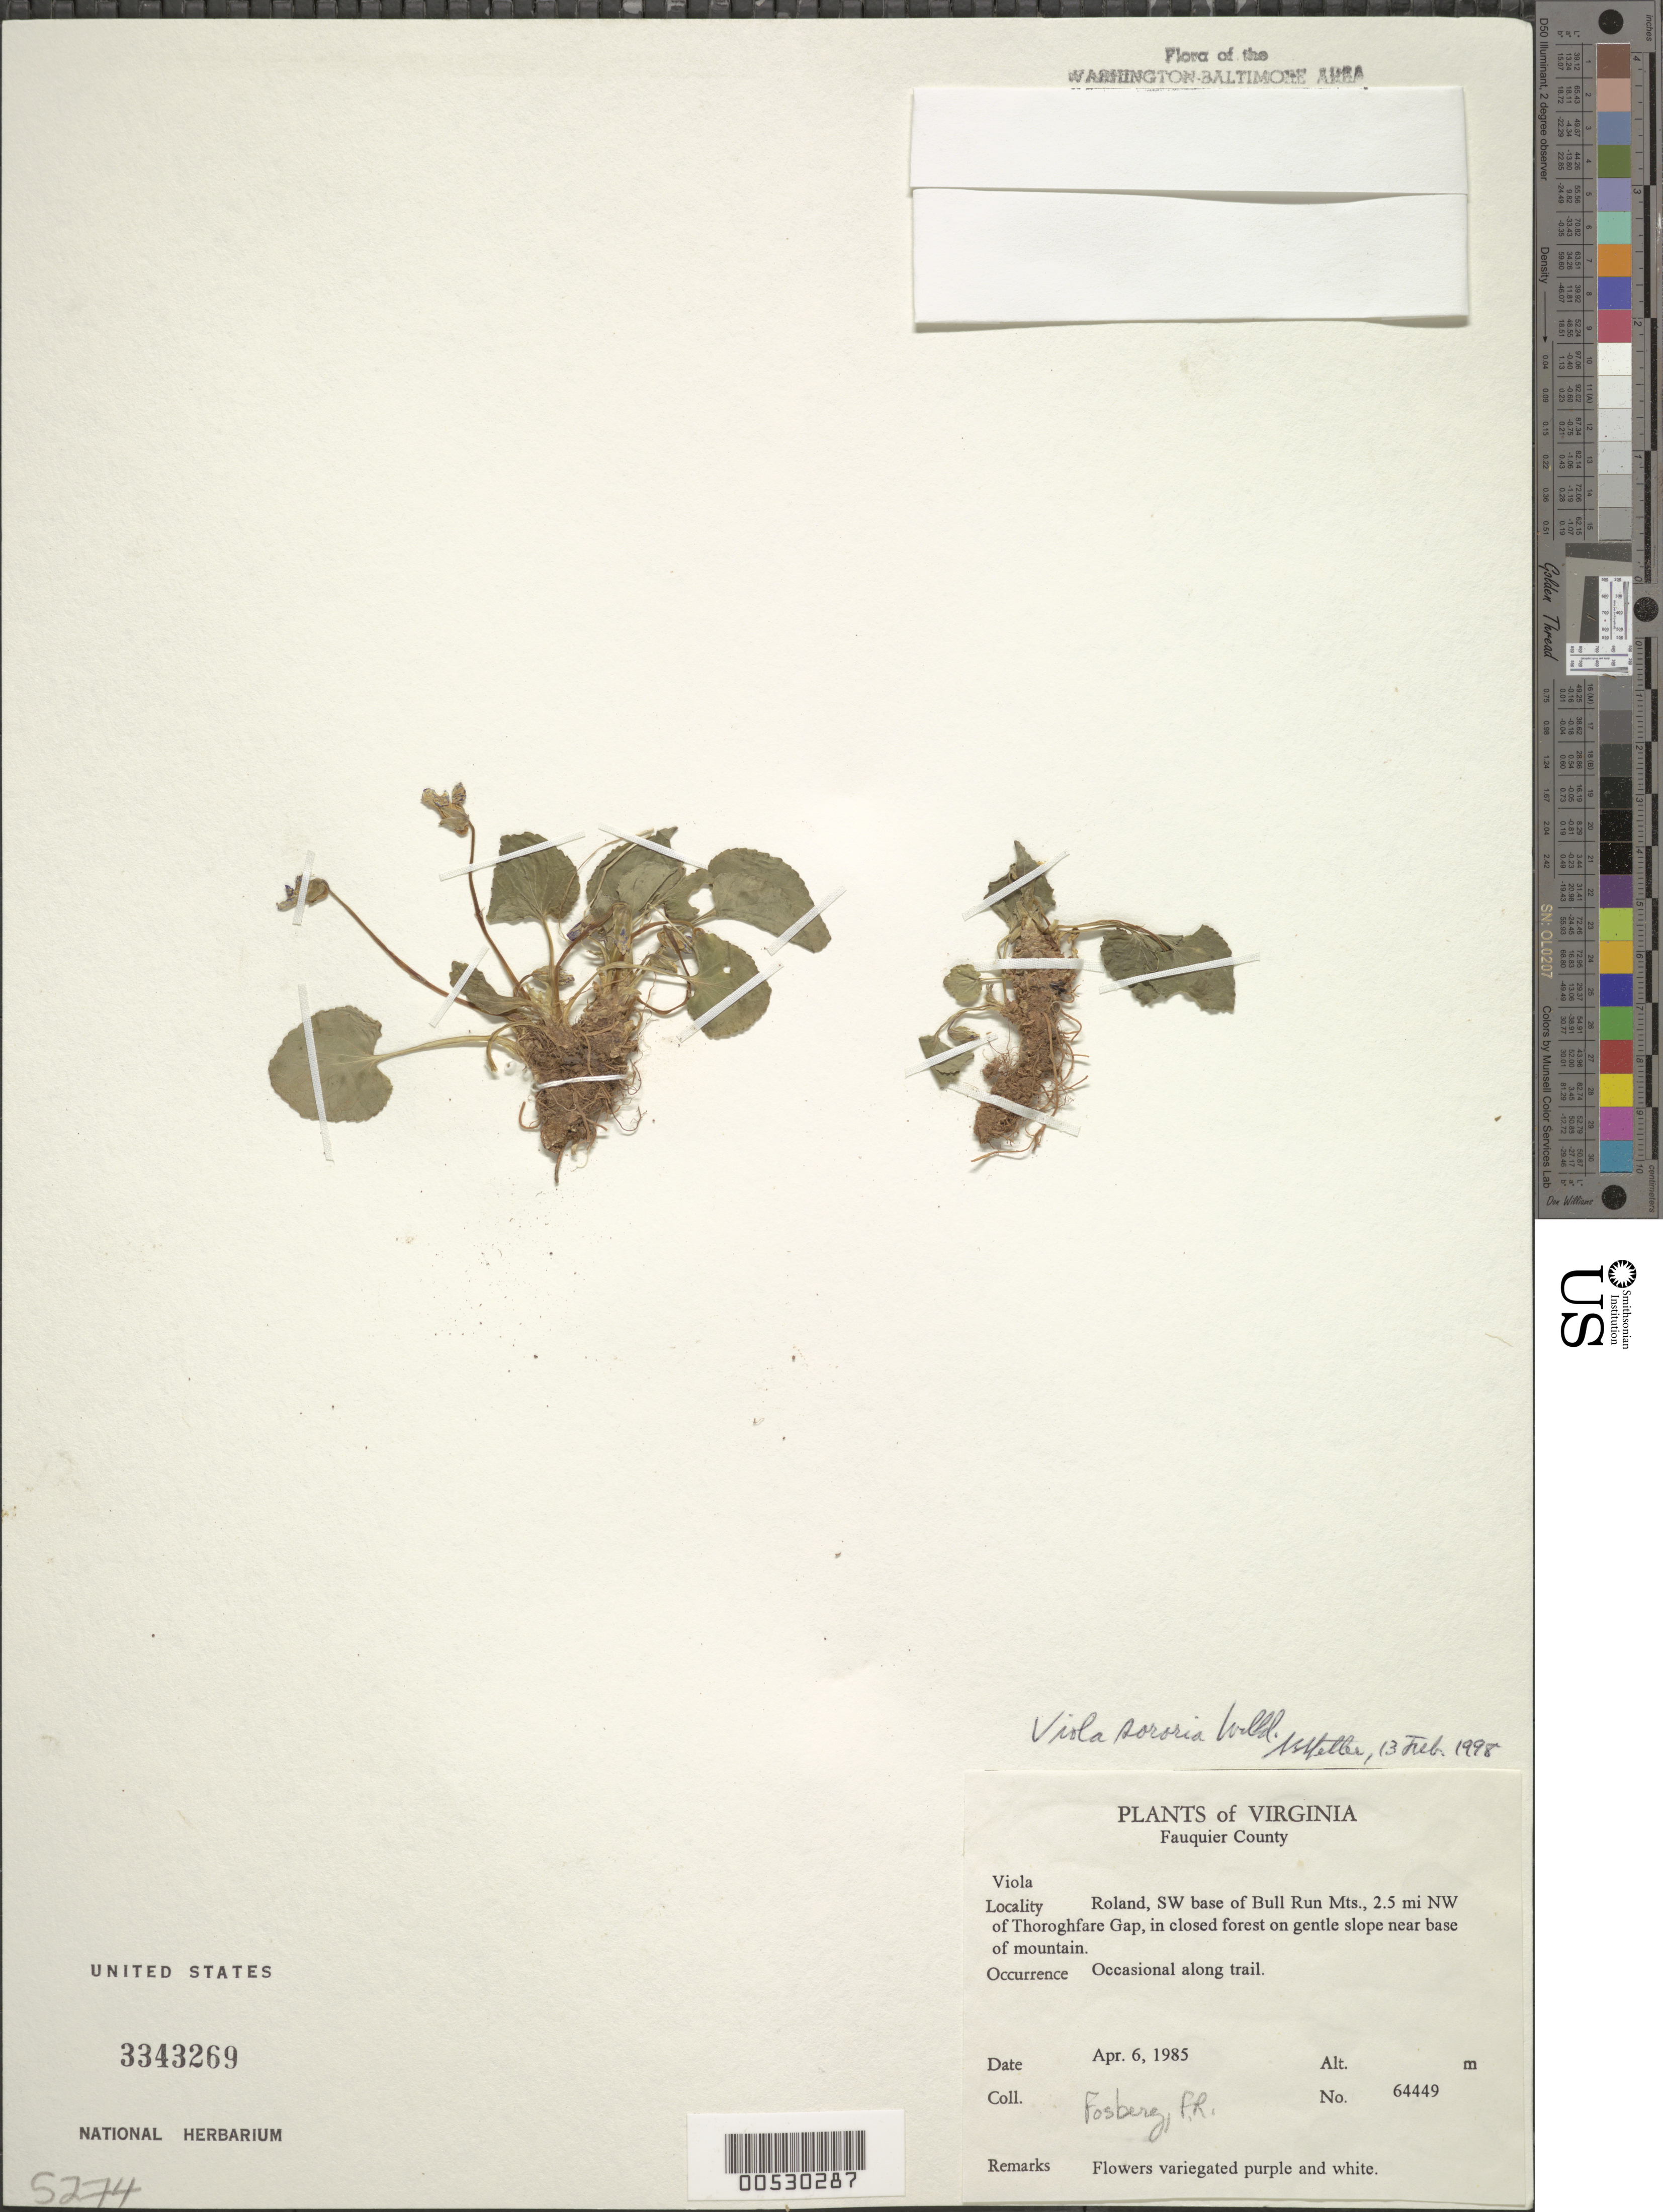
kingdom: Plantae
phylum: Tracheophyta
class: Magnoliopsida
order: Malpighiales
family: Violaceae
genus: Viola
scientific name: Viola sororia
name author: Willd.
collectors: F. R. Fosberg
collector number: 64449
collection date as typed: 06 Apr 1985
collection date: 1985-04-06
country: United States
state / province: Virginia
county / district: Fauquier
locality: Roland, SW base of Bull Run Mts., NW of Thoroughfare Gap Bull Run Mts.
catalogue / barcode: US 3343269